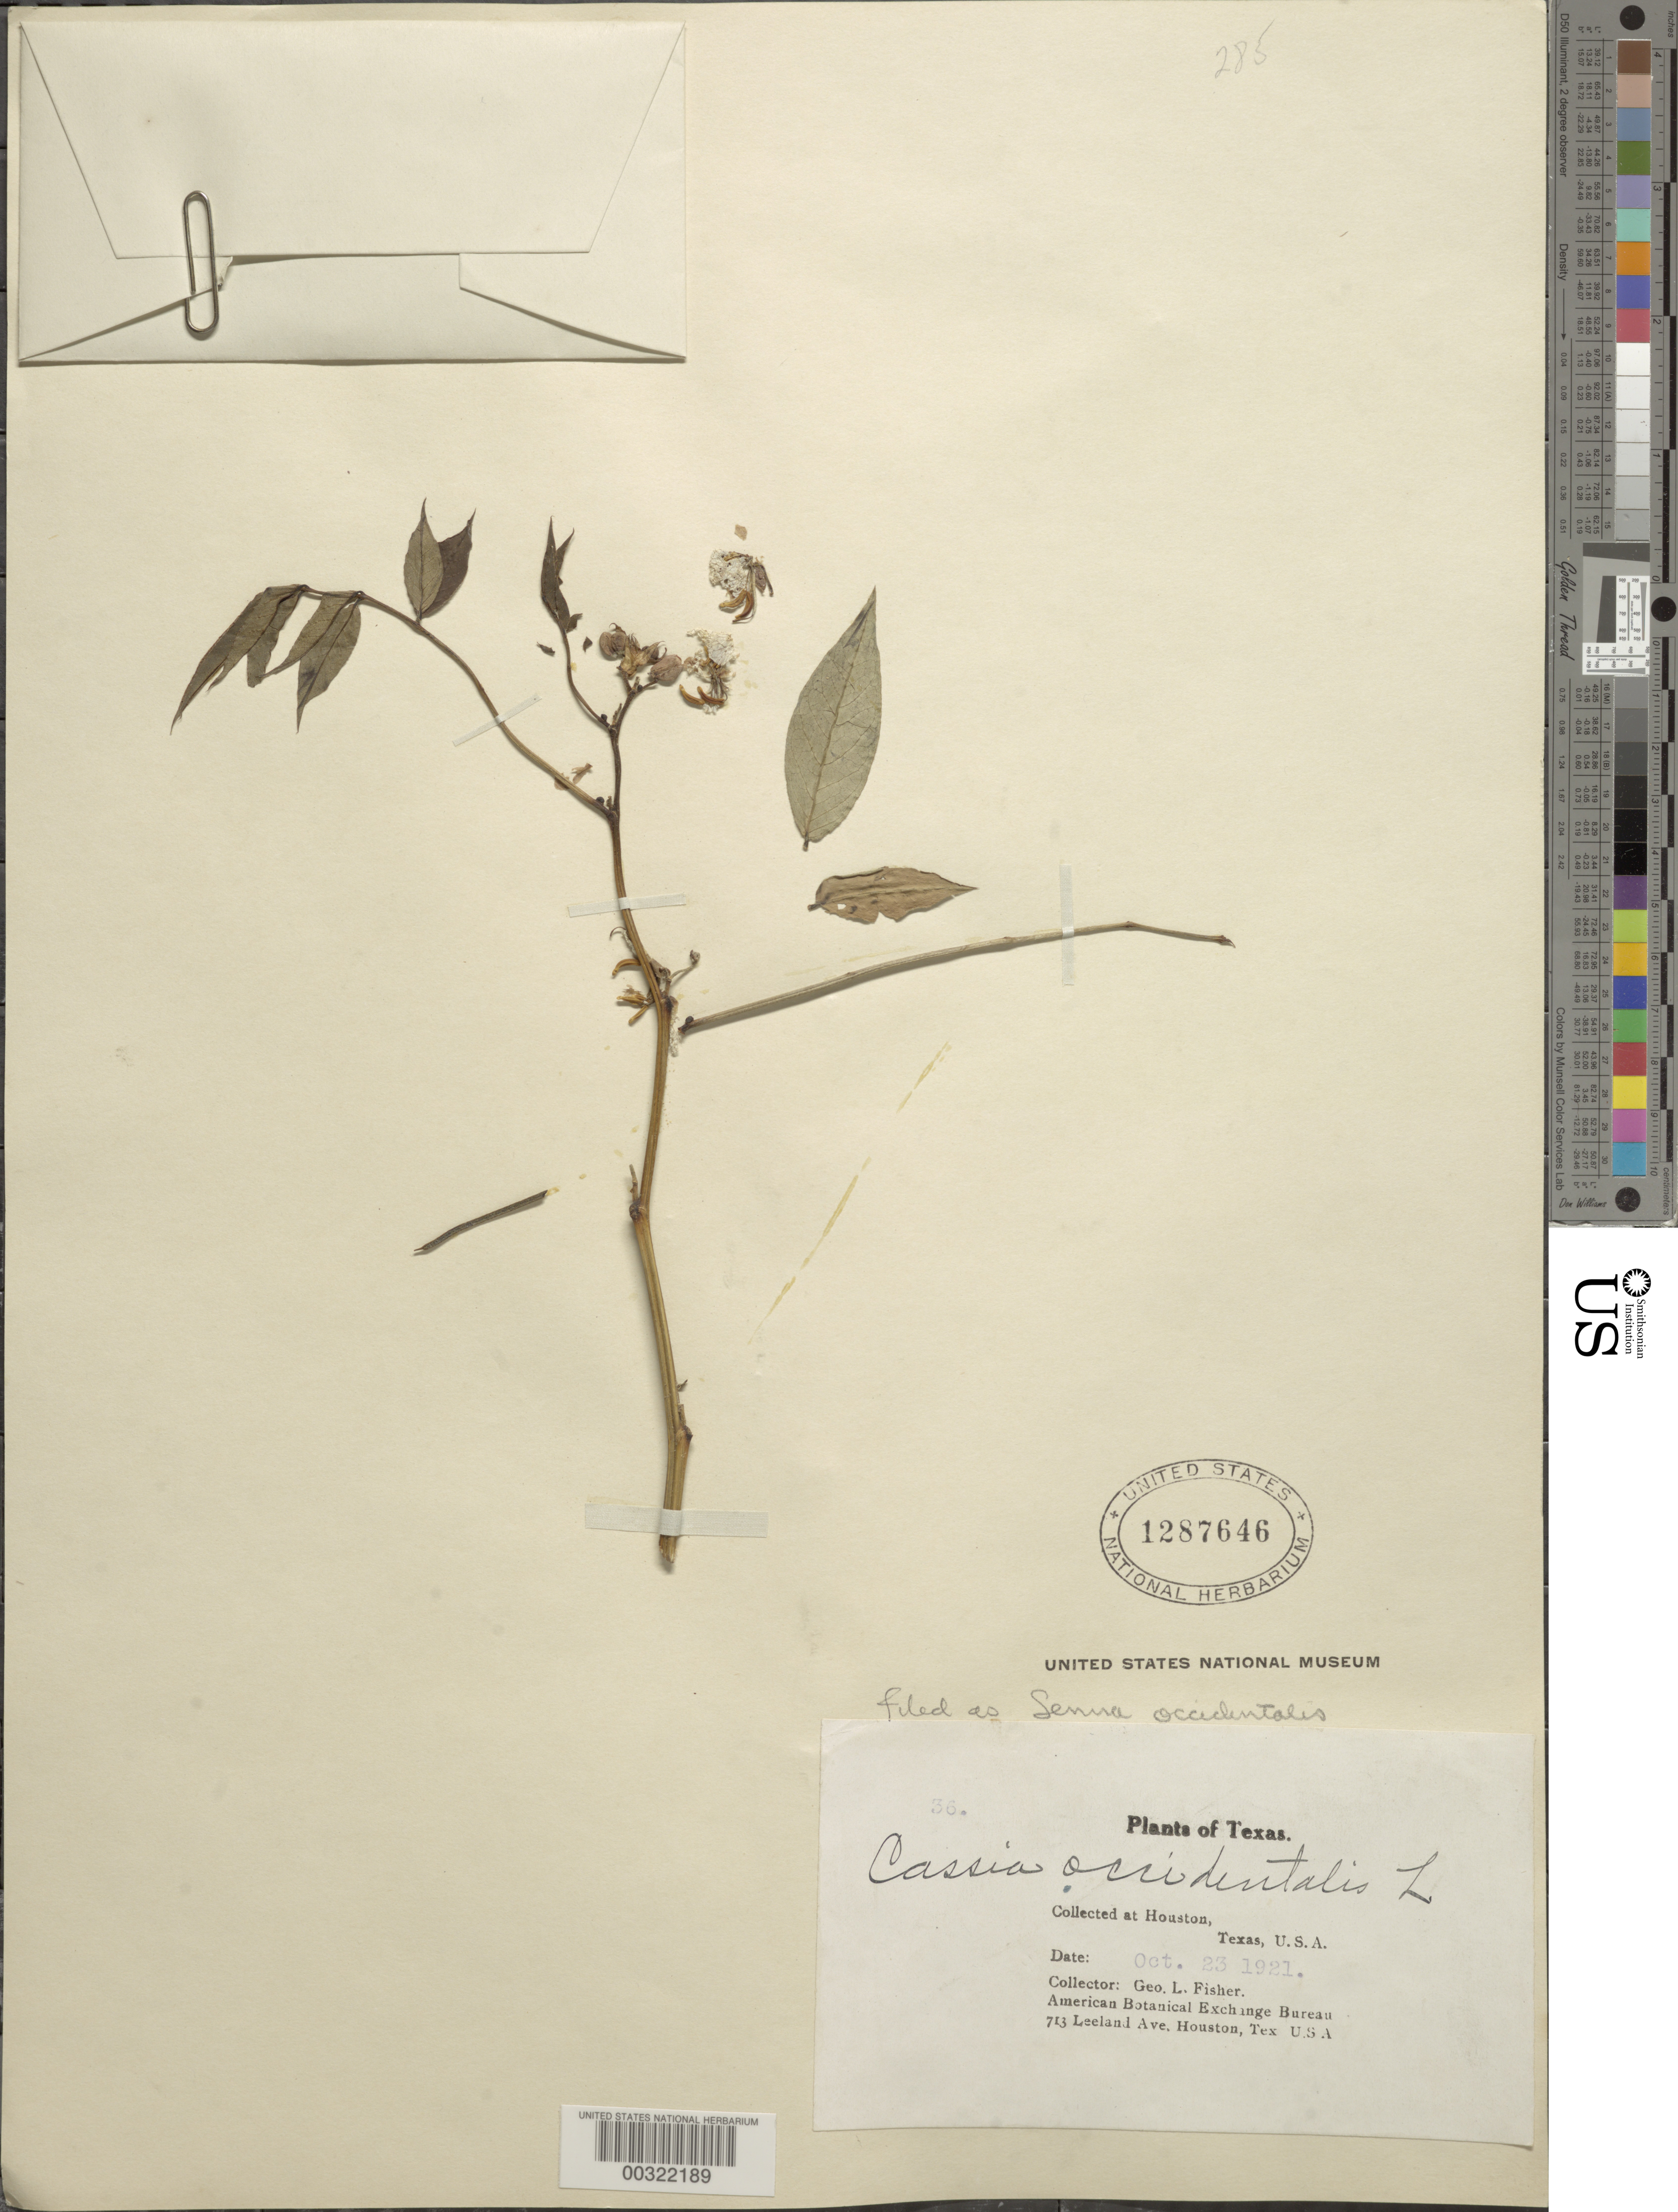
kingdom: Plantae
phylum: Tracheophyta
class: Magnoliopsida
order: Fabales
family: Fabaceae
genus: Senna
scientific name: Senna occidentalis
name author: (L.) Link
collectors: G. L. Fisher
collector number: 36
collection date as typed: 23 Oct 1921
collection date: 1921-10-23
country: United States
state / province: Texas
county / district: Harris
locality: Houston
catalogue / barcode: US 1287646